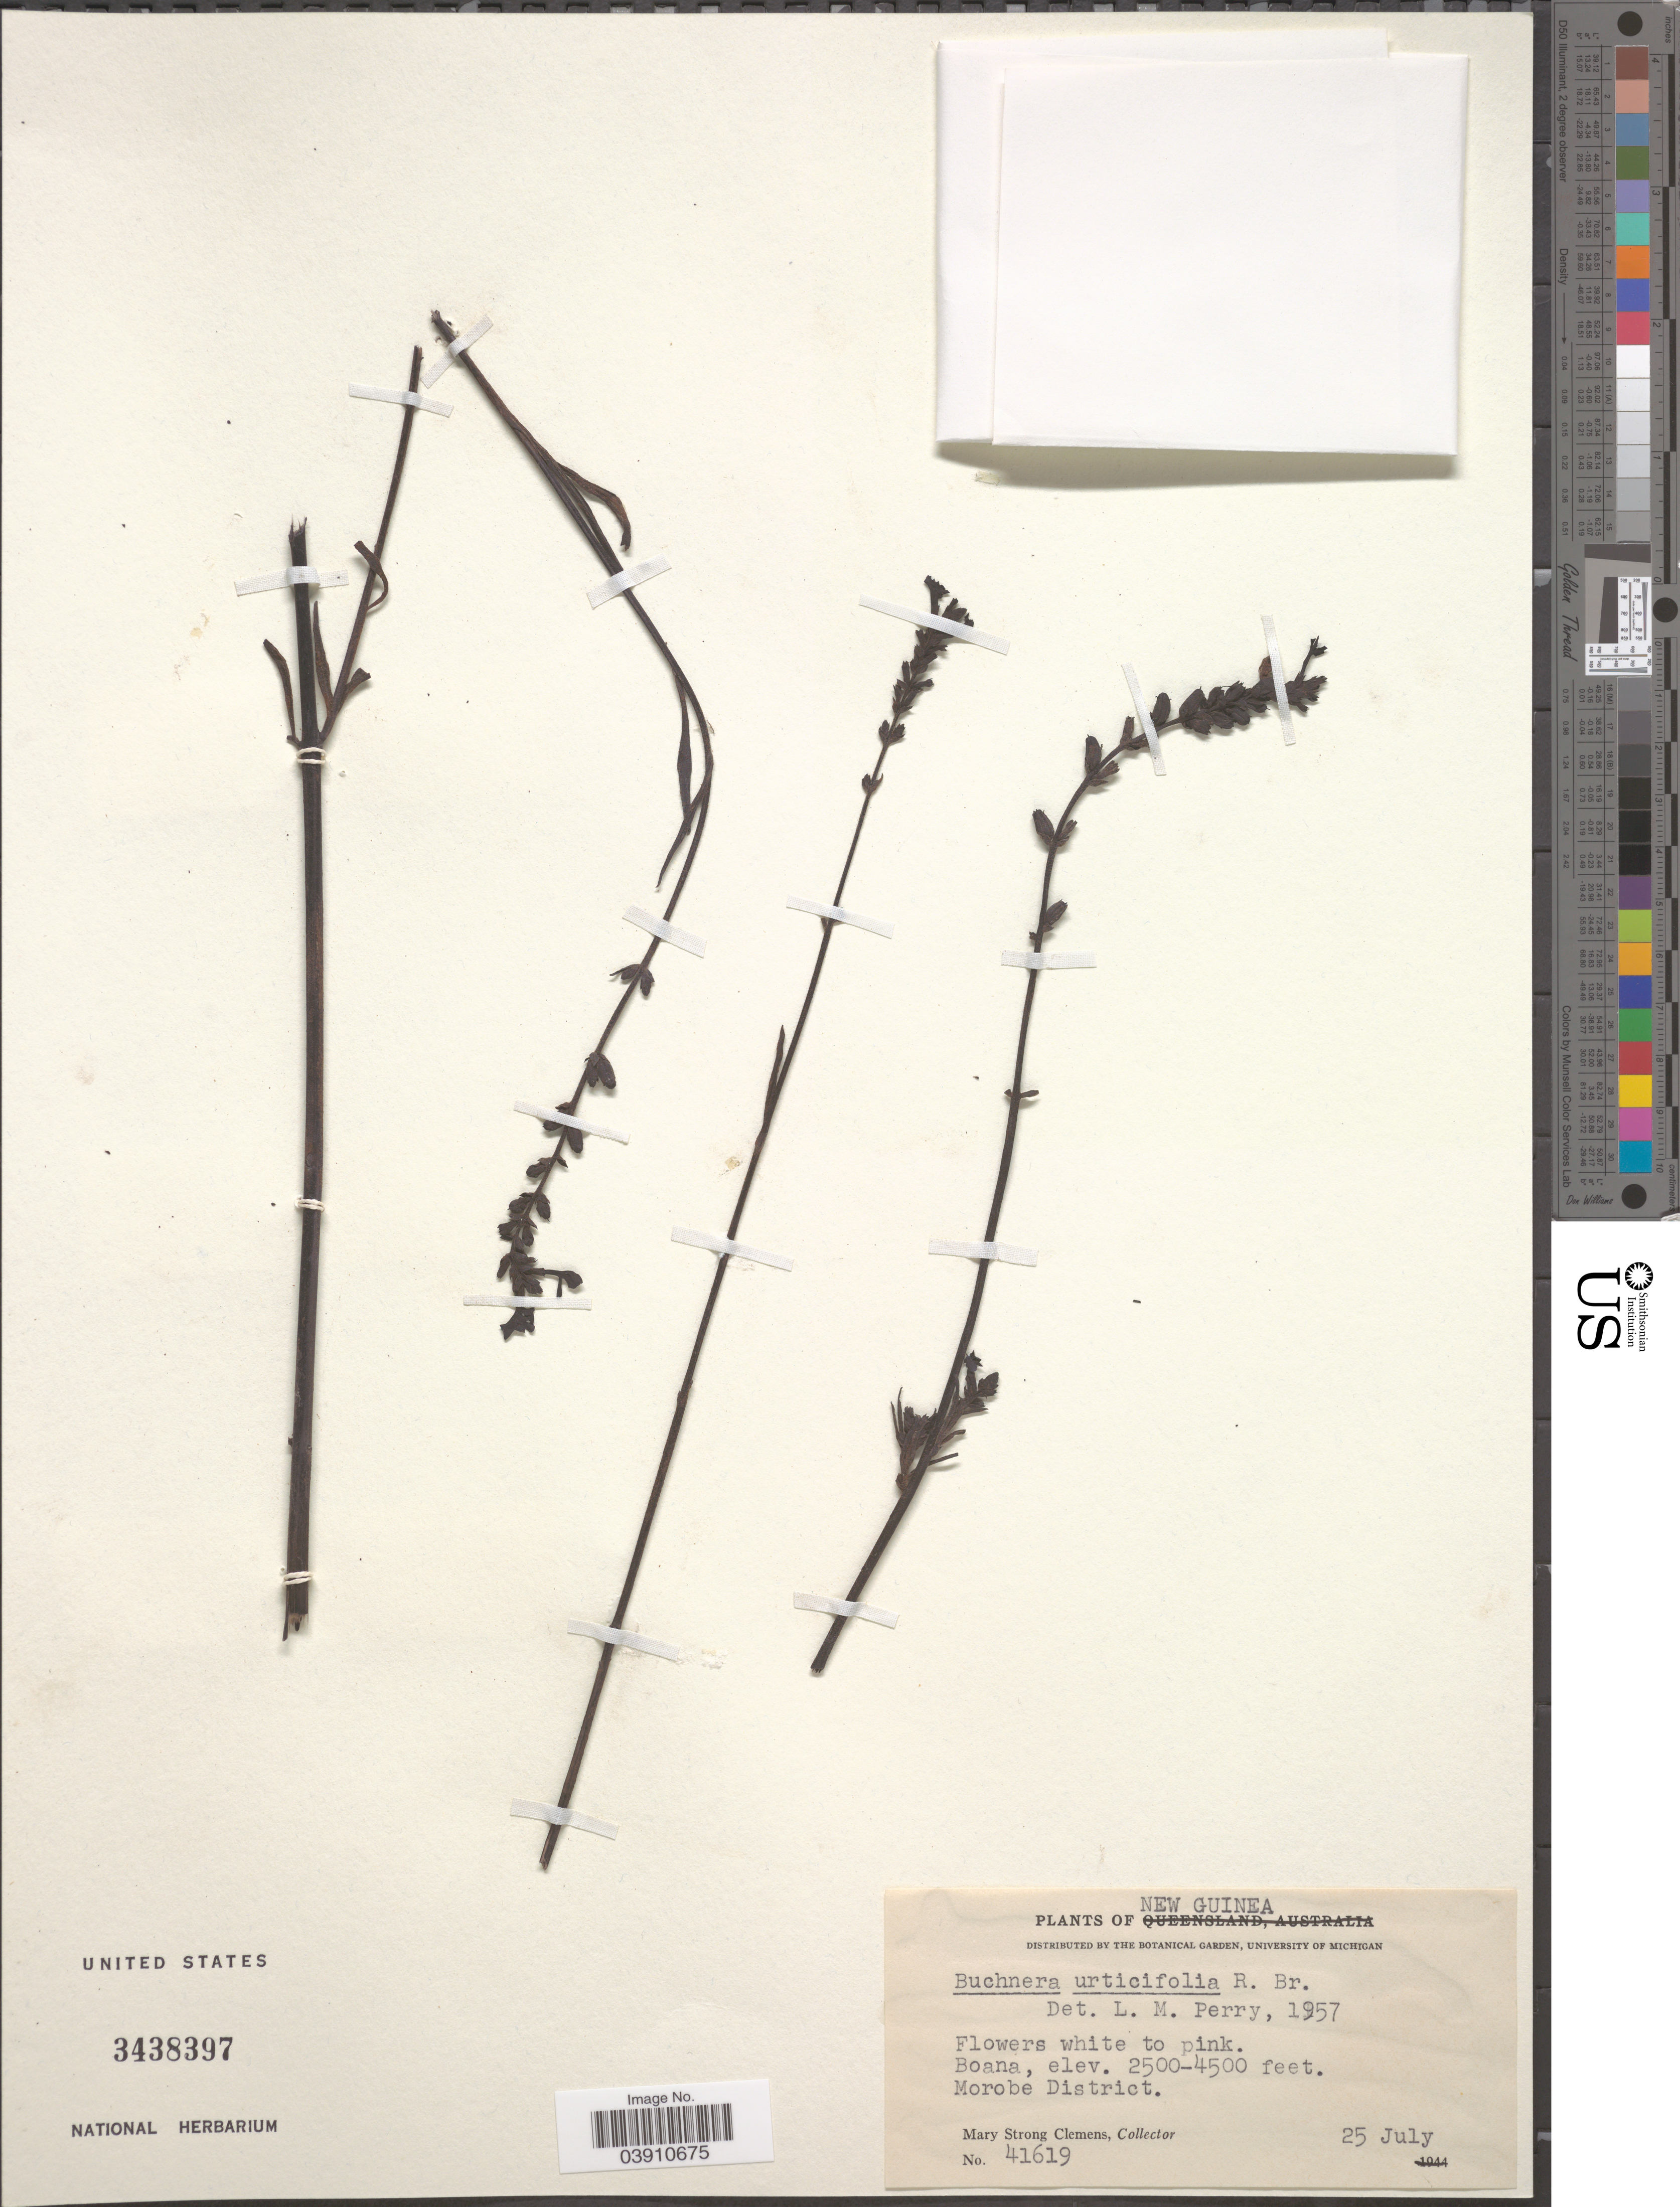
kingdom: Plantae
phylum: Tracheophyta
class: Magnoliopsida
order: Lamiales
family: Orobanchaceae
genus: Buchnera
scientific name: Buchnera urticifolia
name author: R. Br.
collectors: M. S. Clemens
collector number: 41619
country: Papua New Guinea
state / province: Morobe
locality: New Guinea. Boana. Morobe District.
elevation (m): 762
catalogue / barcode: US 3438397